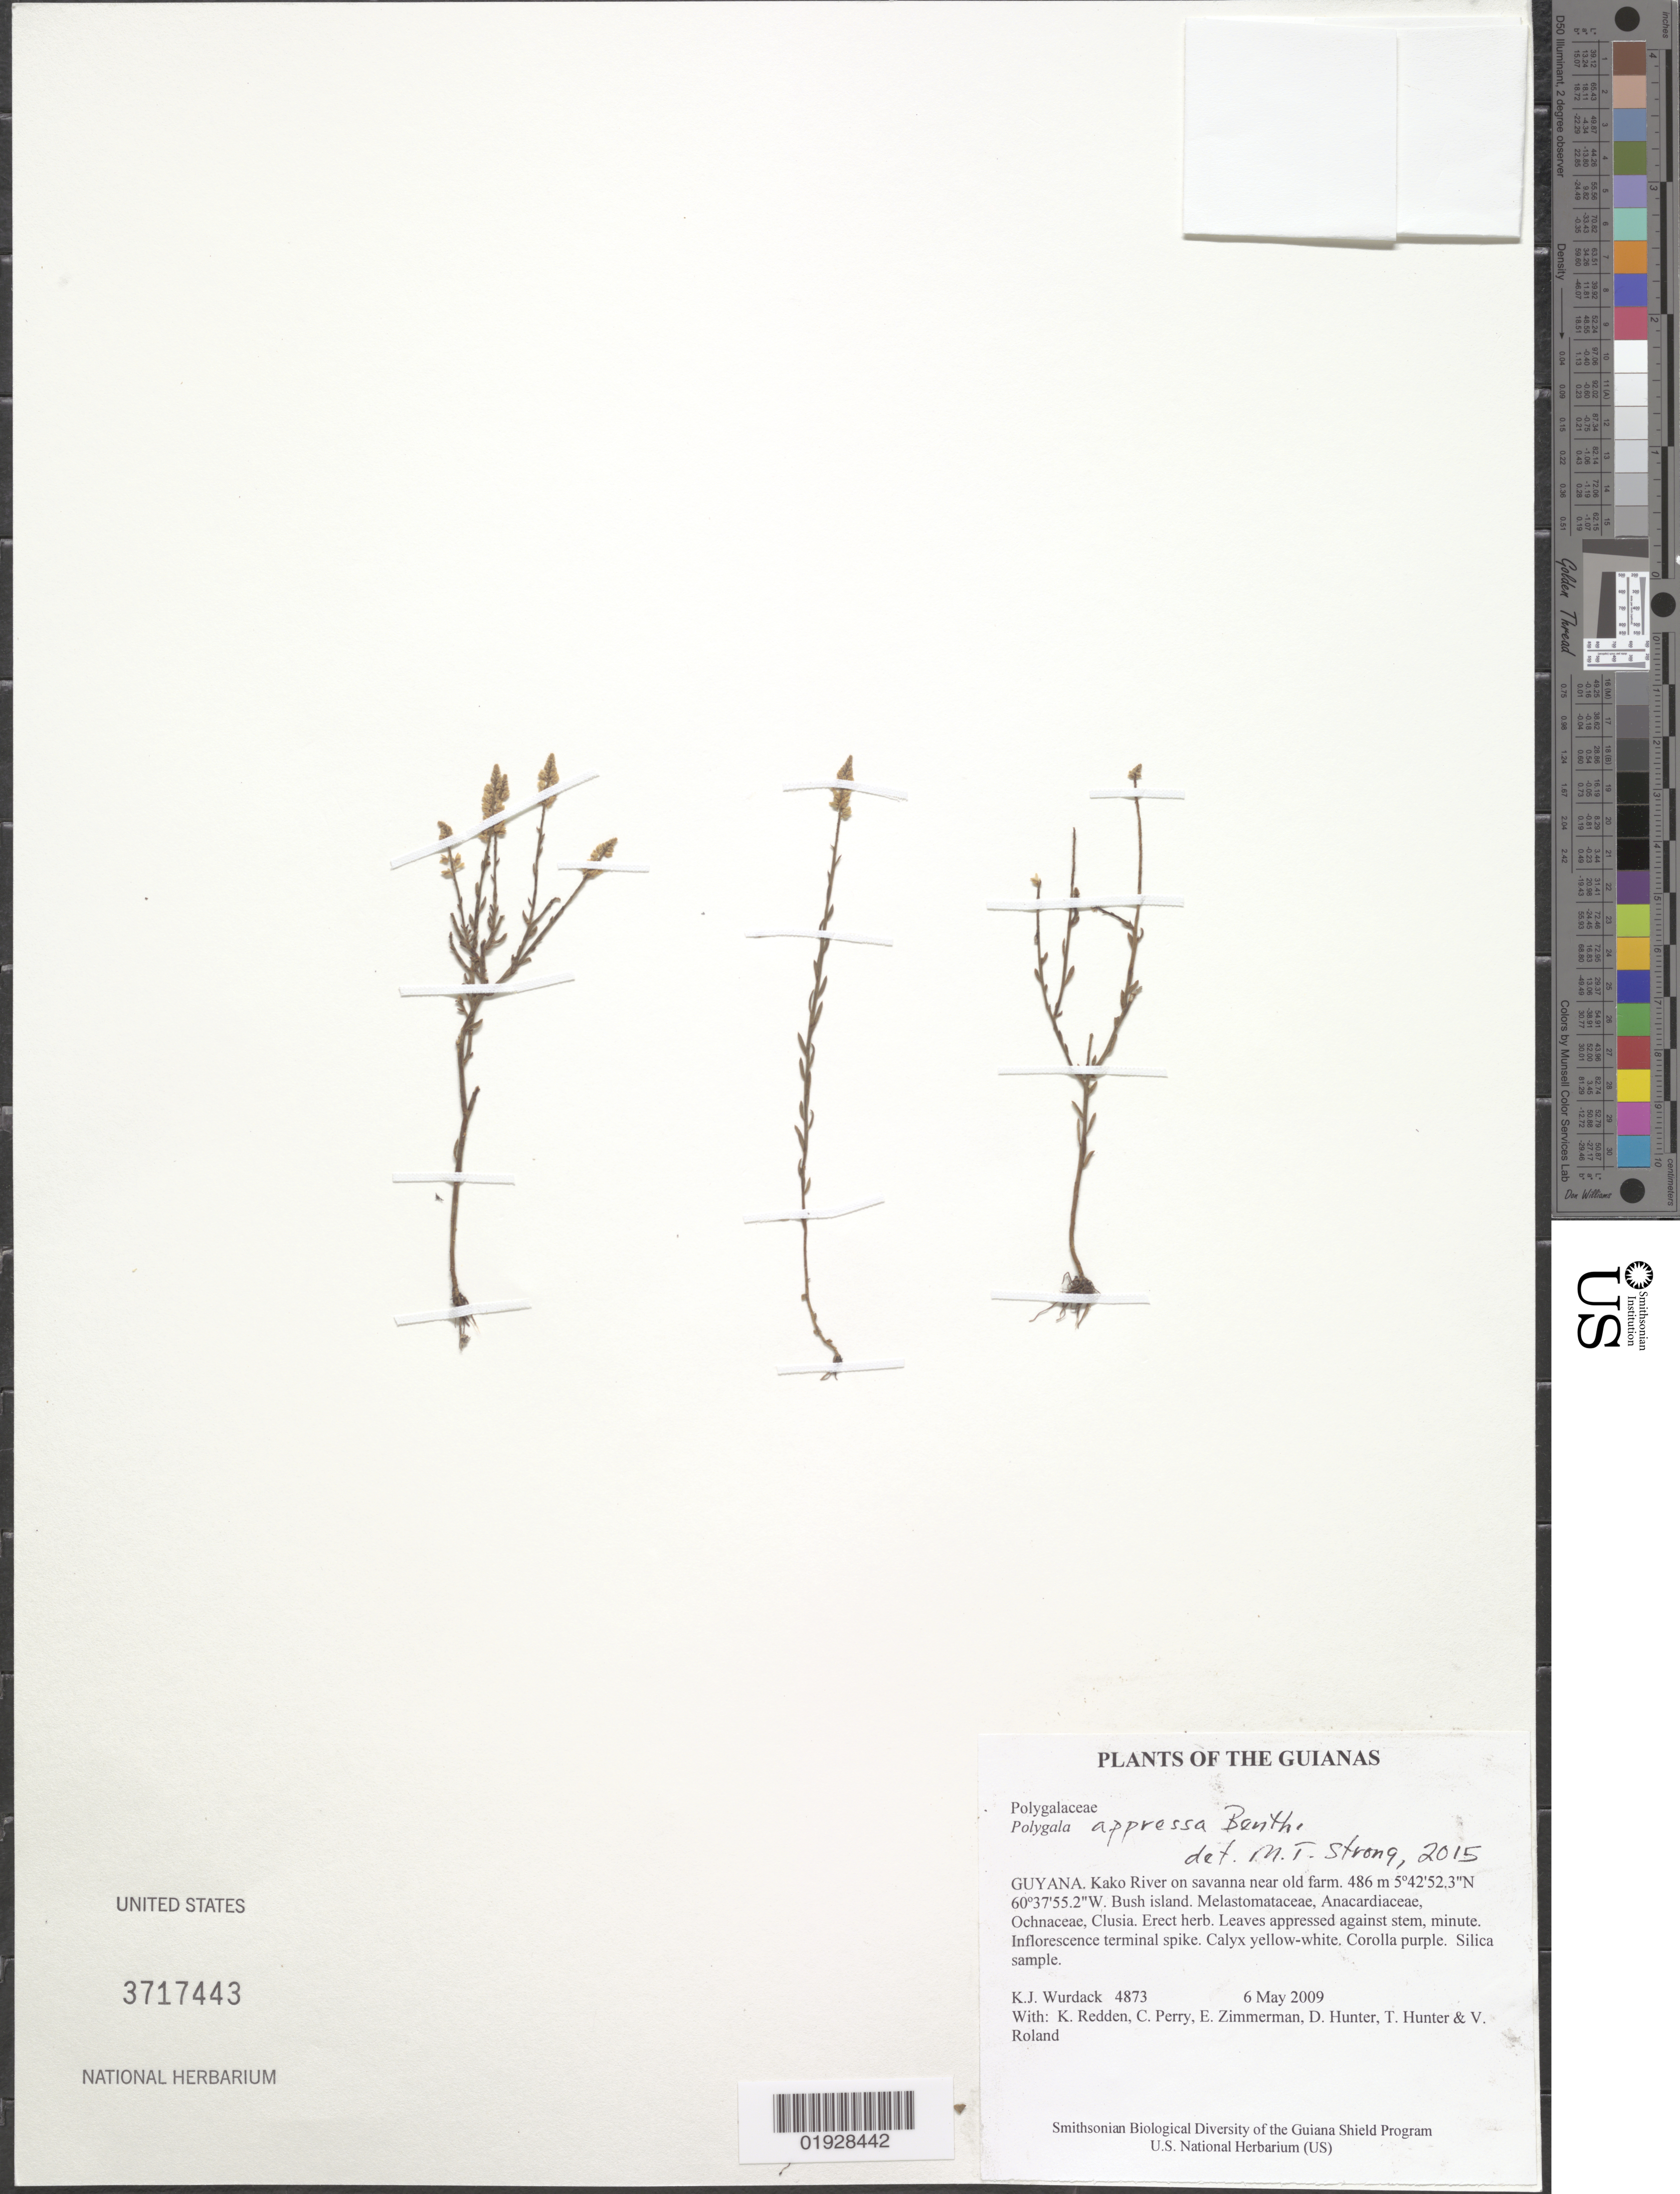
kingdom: Plantae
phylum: Tracheophyta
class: Magnoliopsida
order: Fabales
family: Polygalaceae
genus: Polygala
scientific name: Polygala appressa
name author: Benth.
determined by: Strong, M. T., (US), Smithsonian Institution - National Museum of Natural History (UNITED STATES)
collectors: K. Wurdack, K. M. Redden, C. Perry, E. Zimmerman, D. Hunter, T. Hunter & V. Roland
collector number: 4873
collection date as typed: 6 May 2009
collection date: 2009-05-06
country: Guyana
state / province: Cuyuni-Mazaruni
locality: Kako River on savanna near old farm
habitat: Bush island. Melastomataceae, Anacardiaceae, Ochnaceae, Clusia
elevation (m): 486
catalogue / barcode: US 3717443